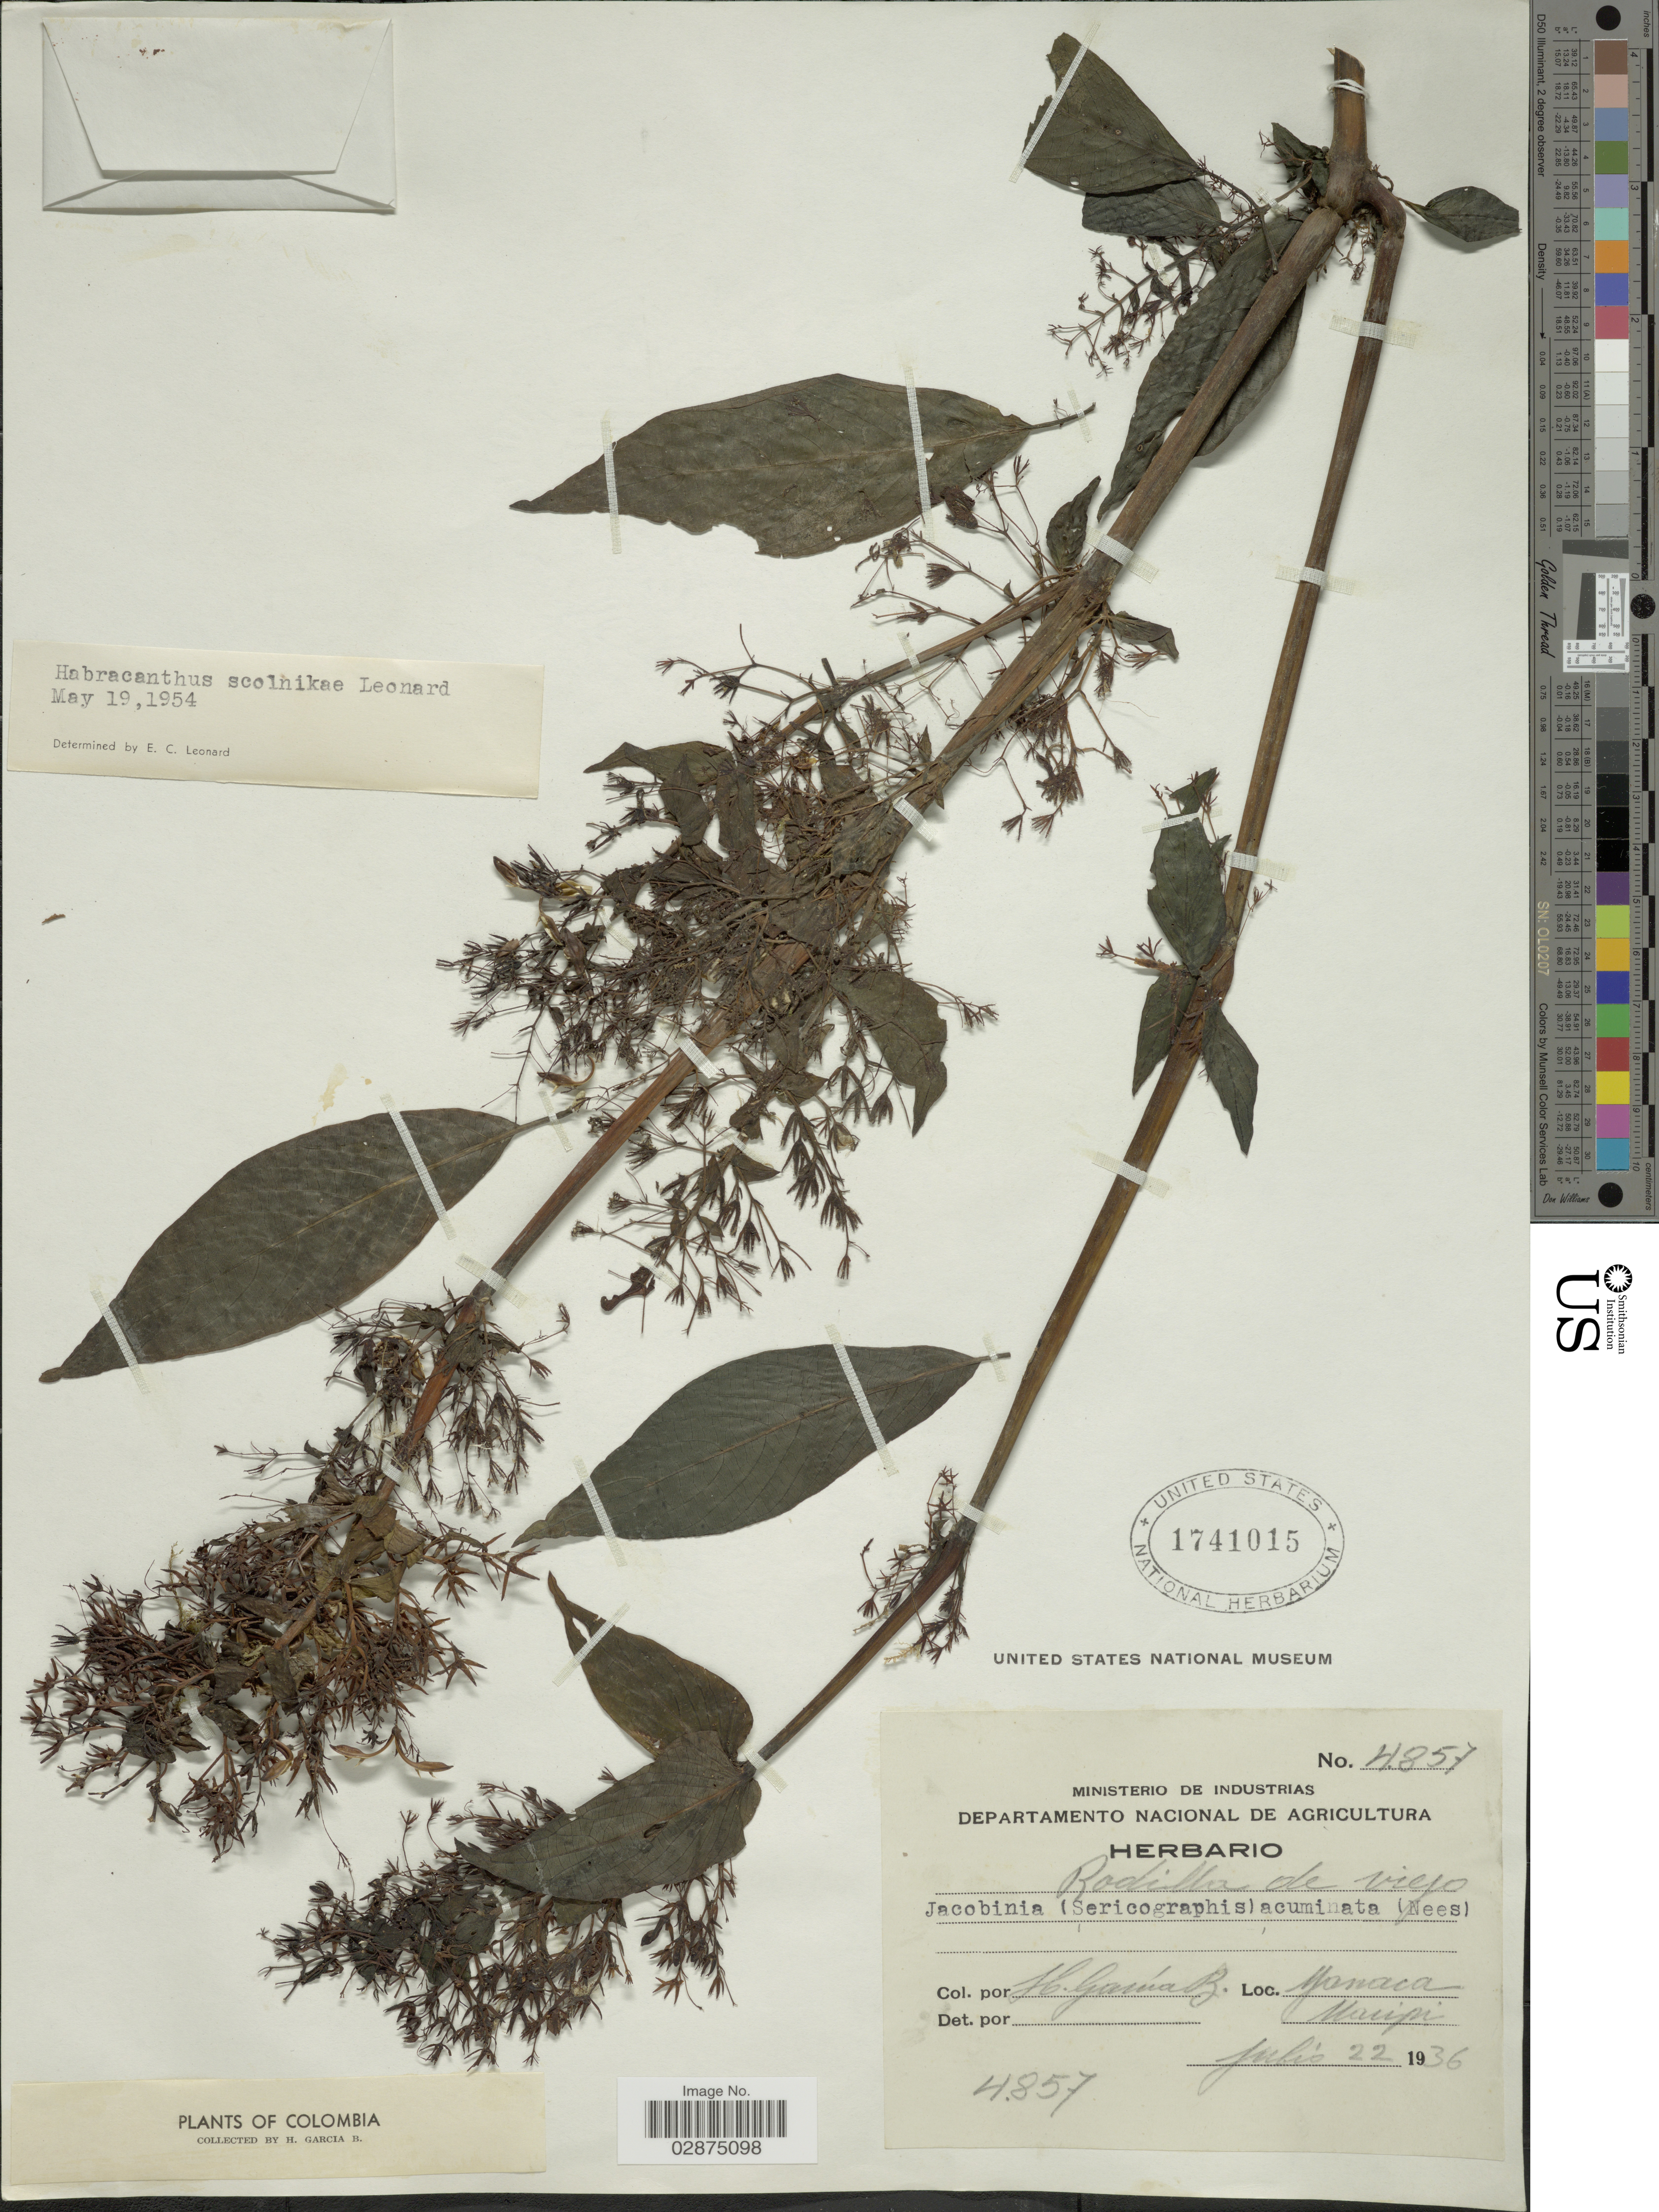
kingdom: Plantae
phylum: Tracheophyta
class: Magnoliopsida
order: Lamiales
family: Acanthaceae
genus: Habracanthus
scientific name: Habracanthus scolnikae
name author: Leonard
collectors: H. García Barriga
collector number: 4857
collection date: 1936-07-22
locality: Rodilla de viejo. Yanaca. Maripi.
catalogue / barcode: US 1741015